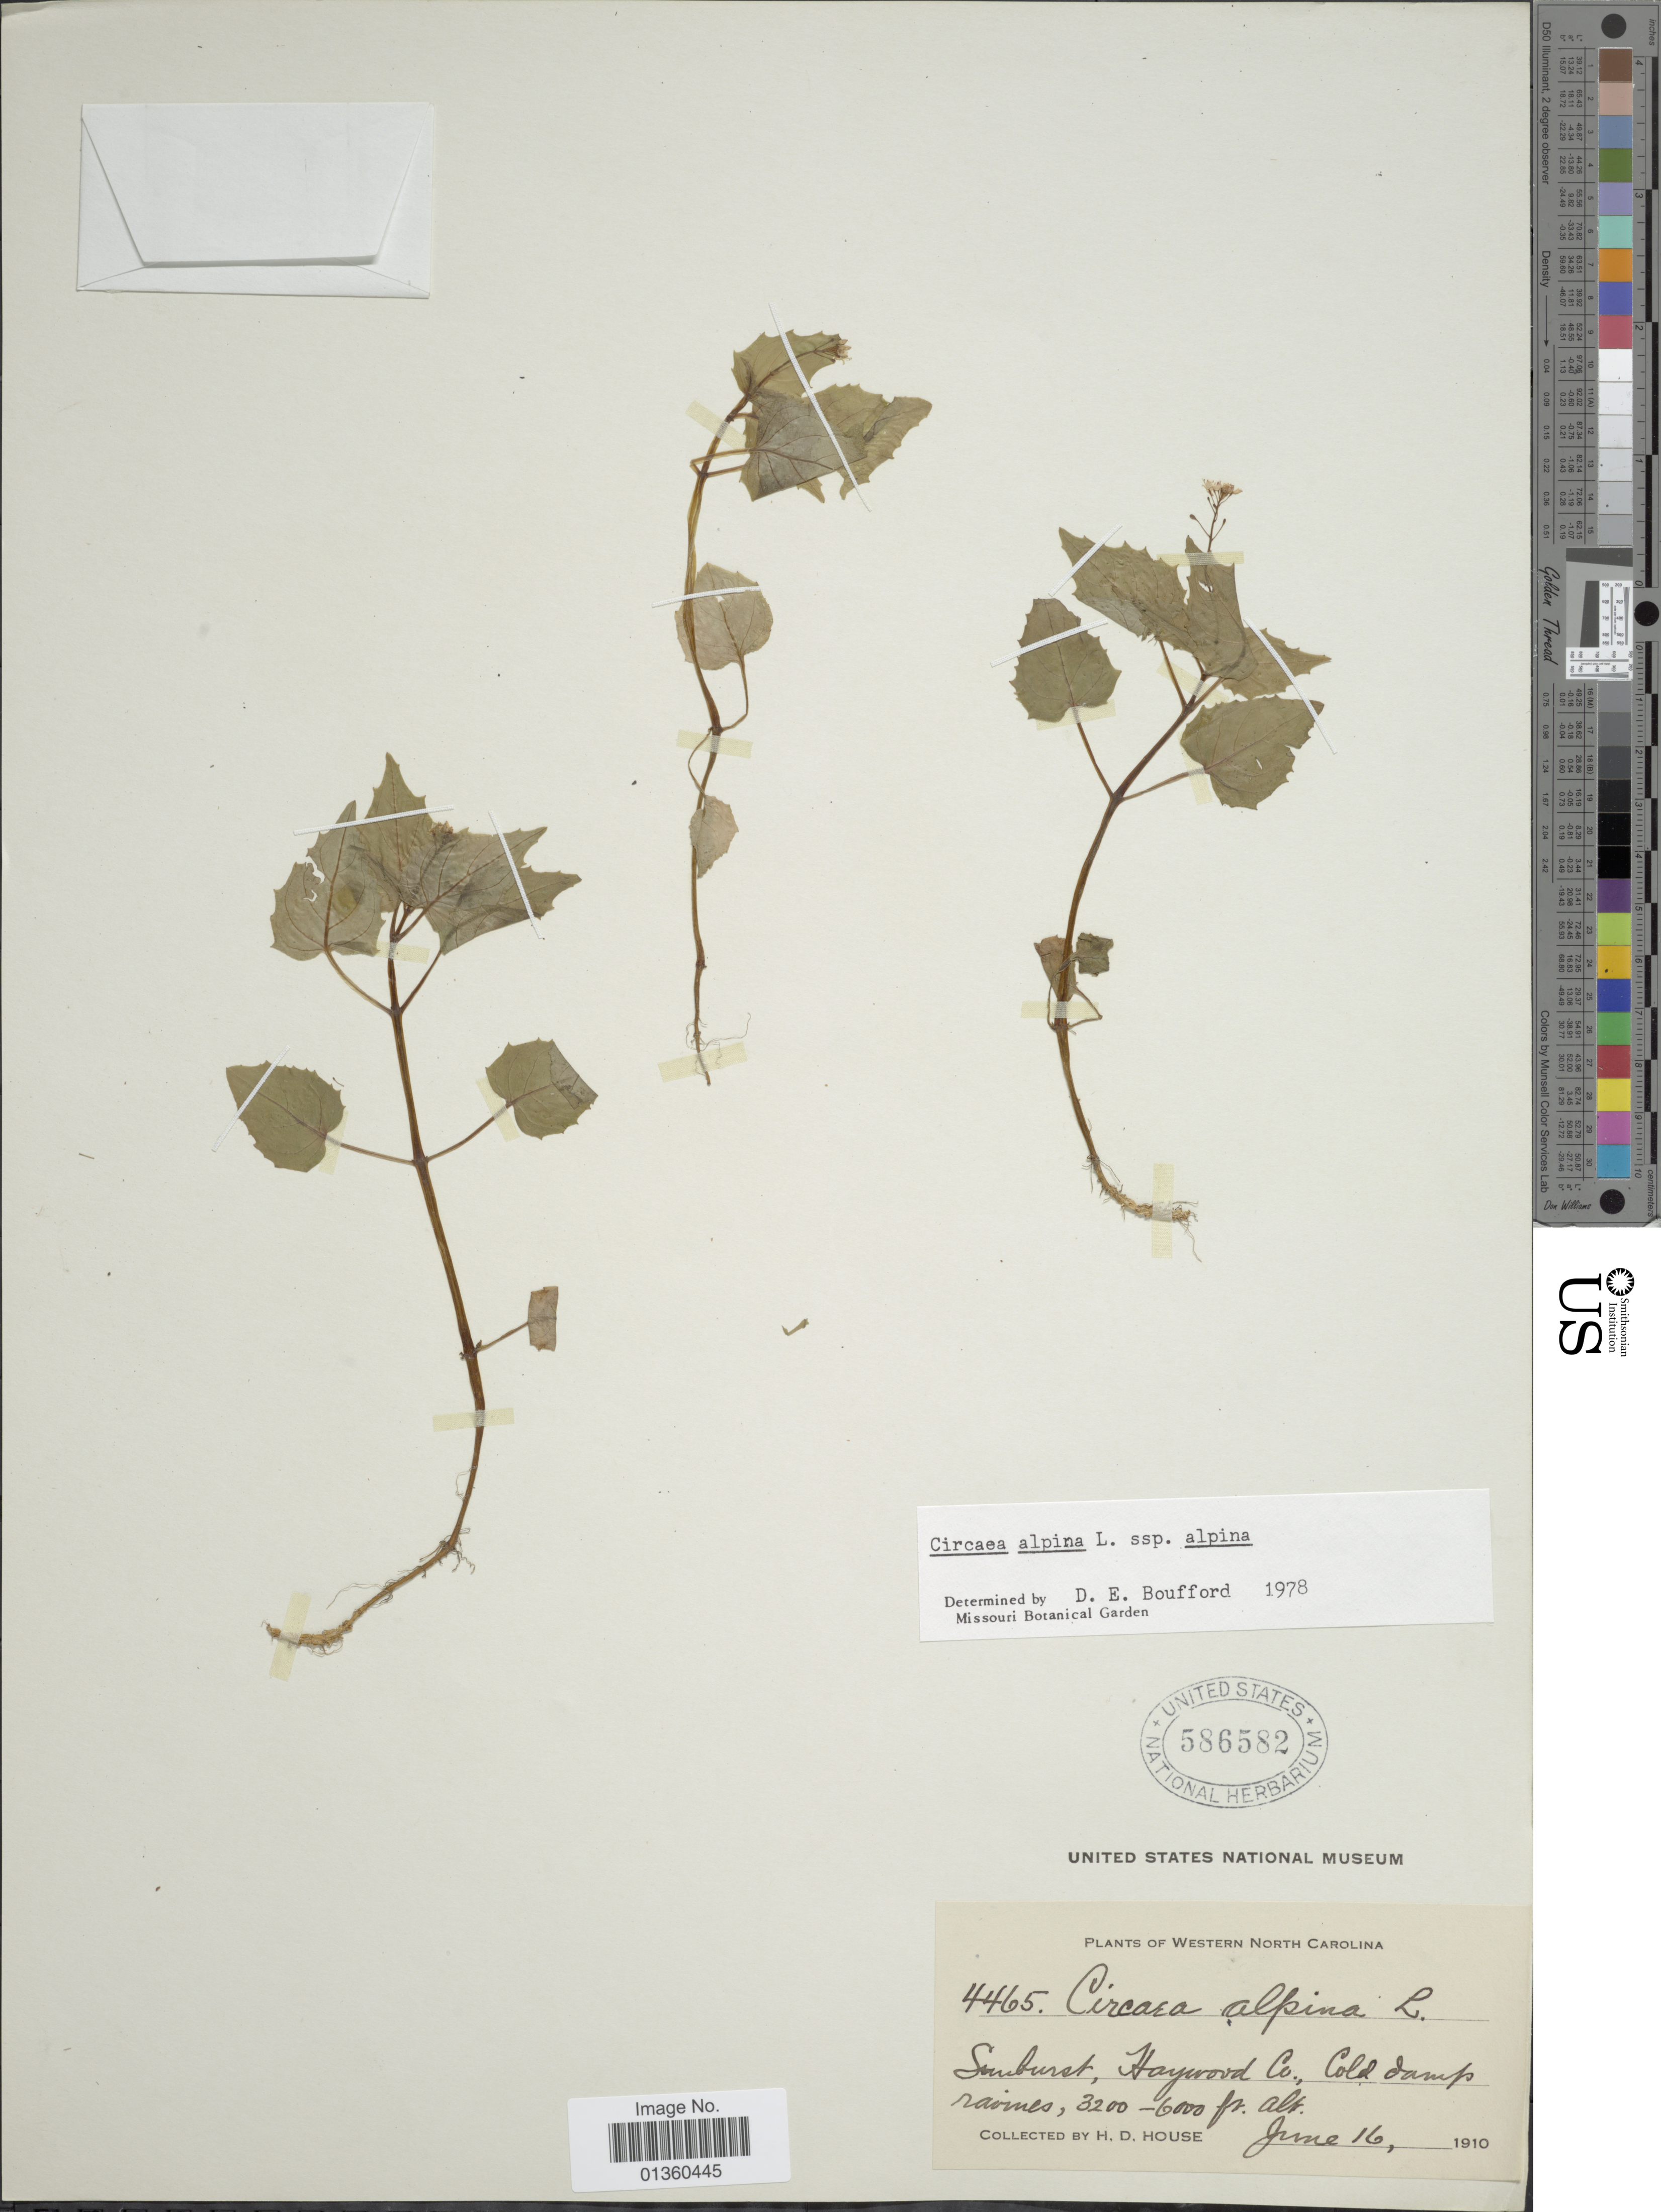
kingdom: Plantae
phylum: Tracheophyta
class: Magnoliopsida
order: Myrtales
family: Onagraceae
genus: Circaea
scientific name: Circaea alpina subsp. alpina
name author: L.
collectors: H. D. House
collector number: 4465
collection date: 1910-06-16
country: United States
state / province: North Carolina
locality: Sunburst, Haywood Co., Cold damp ravines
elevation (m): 975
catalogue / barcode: US 586582